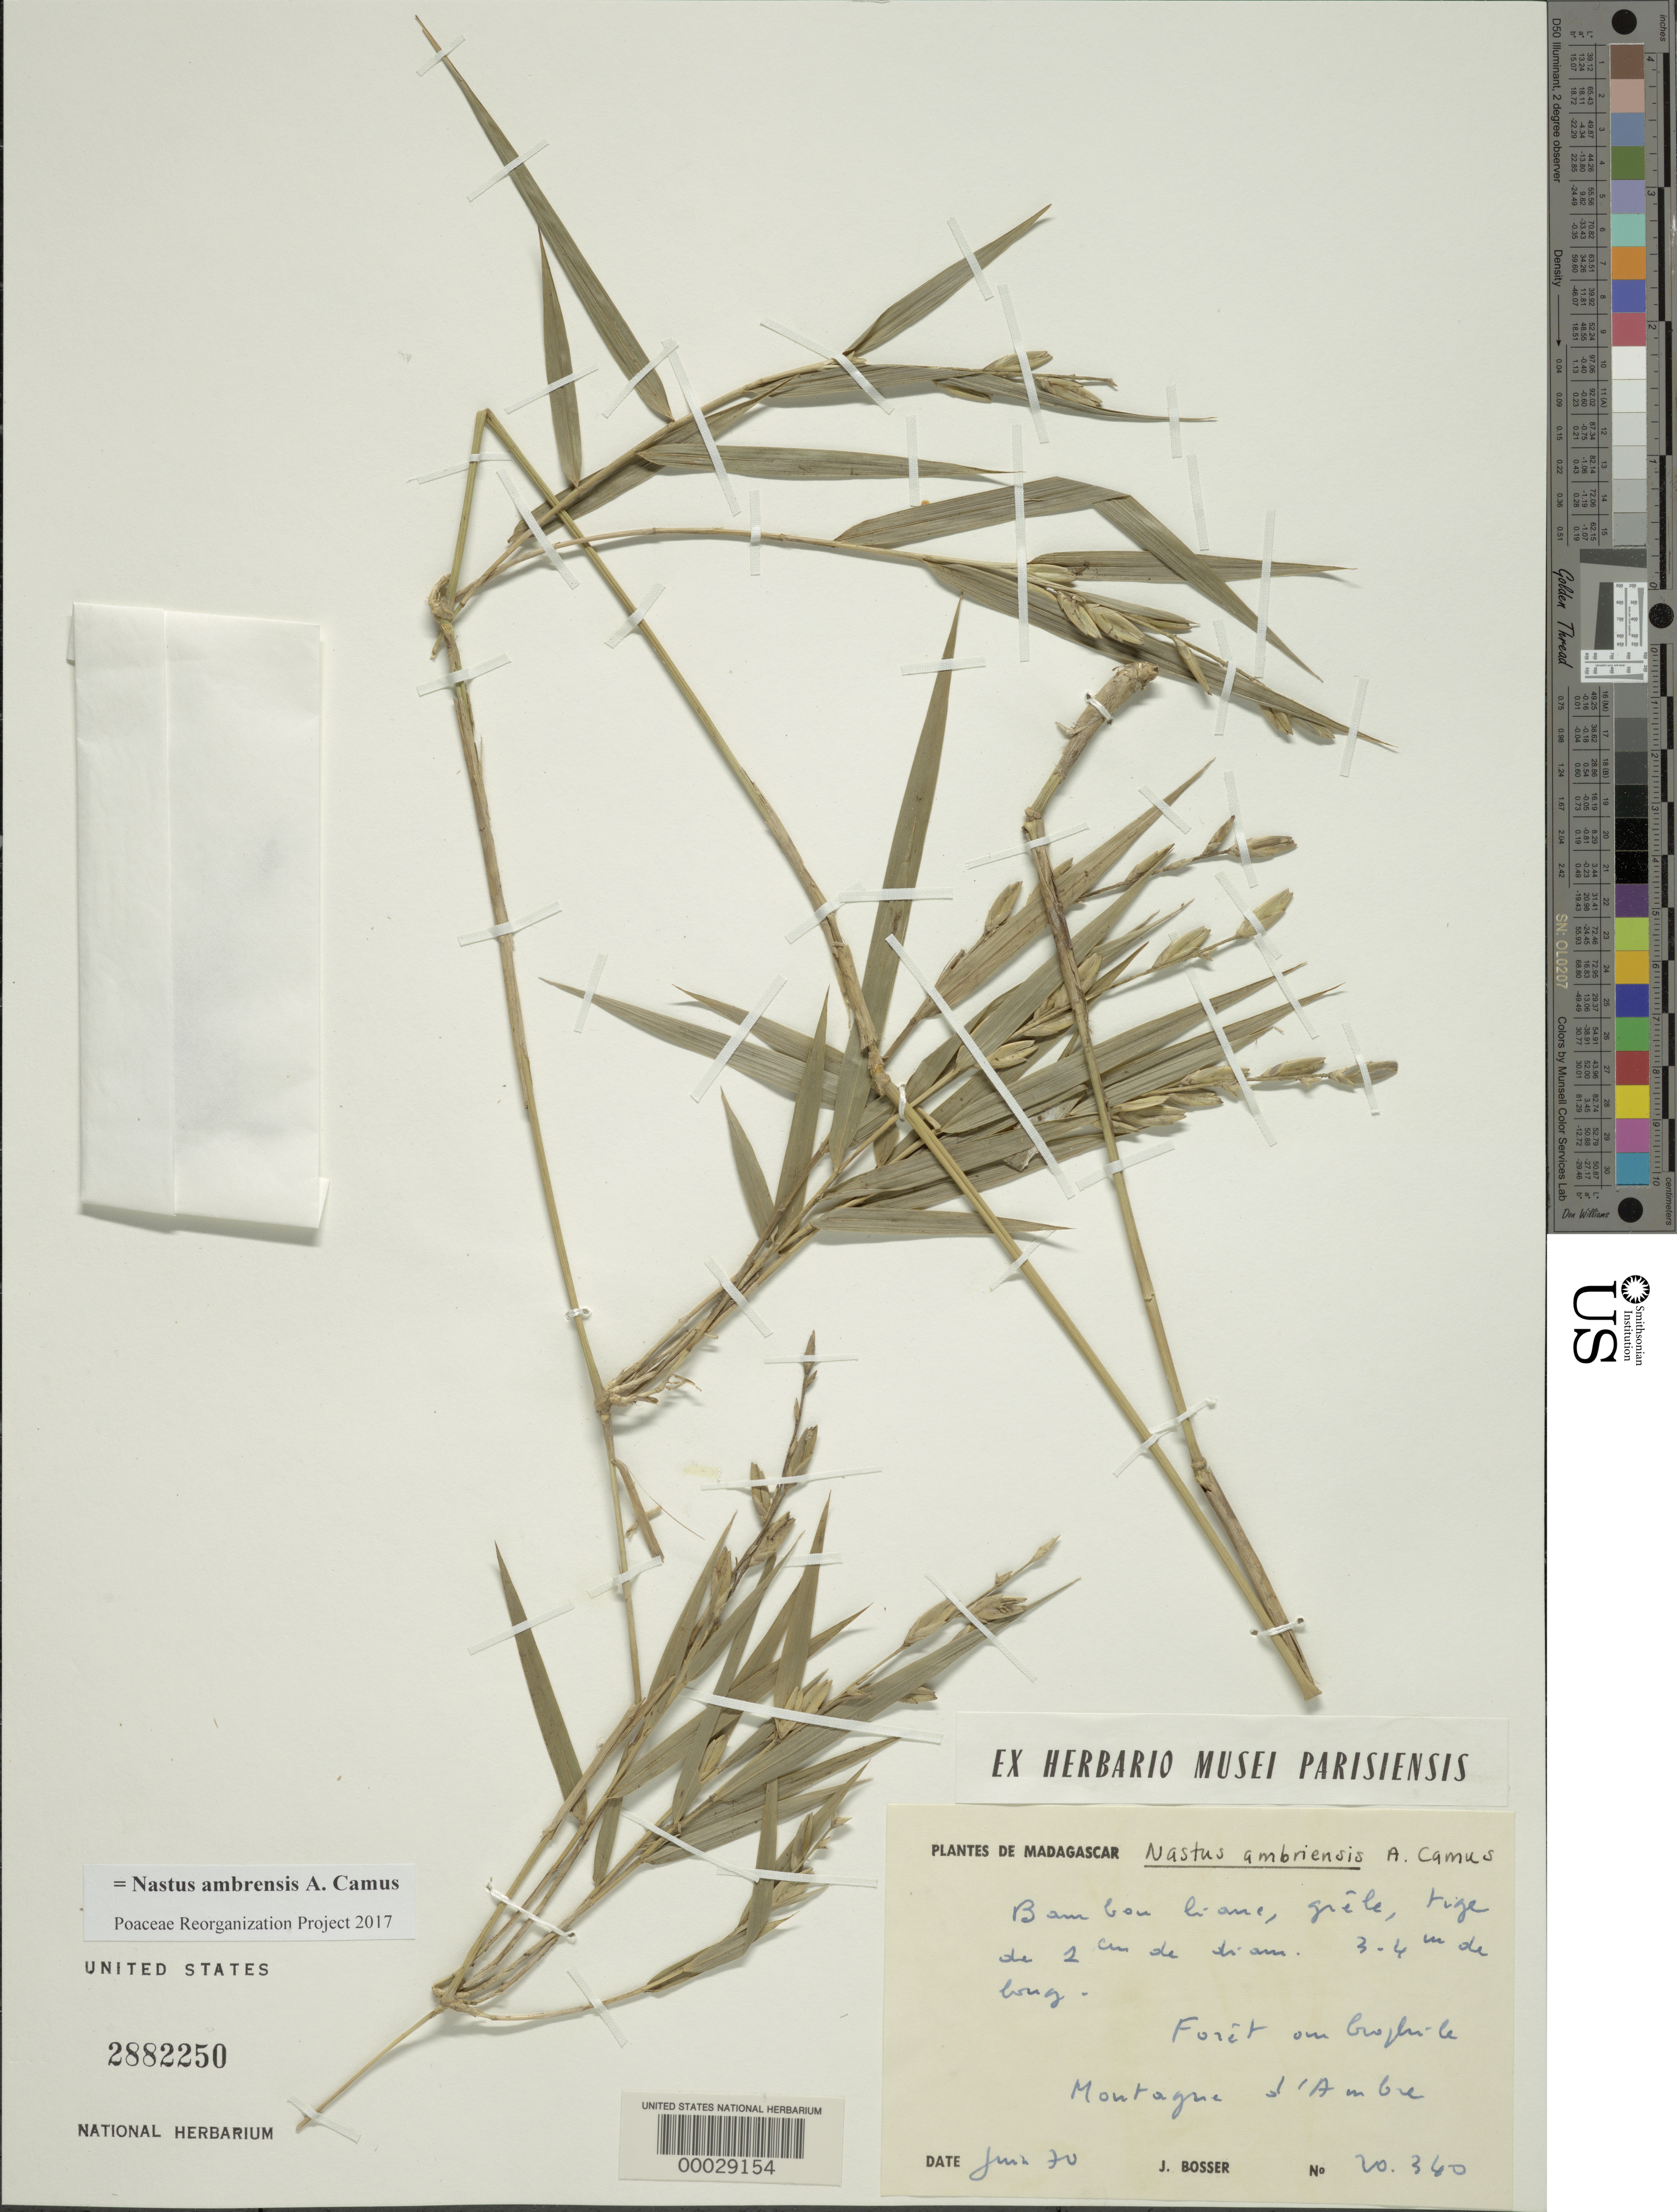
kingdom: Plantae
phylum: Tracheophyta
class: Liliopsida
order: Poales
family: Poaceae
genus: Nastus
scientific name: Nastus ambrensis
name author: A. Camus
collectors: J. M. Bosser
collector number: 20340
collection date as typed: Transcribed d/m/y: /6/70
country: Madagascar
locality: Forêt ombrophile, Montagne d'Ambre.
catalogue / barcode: US 2882250